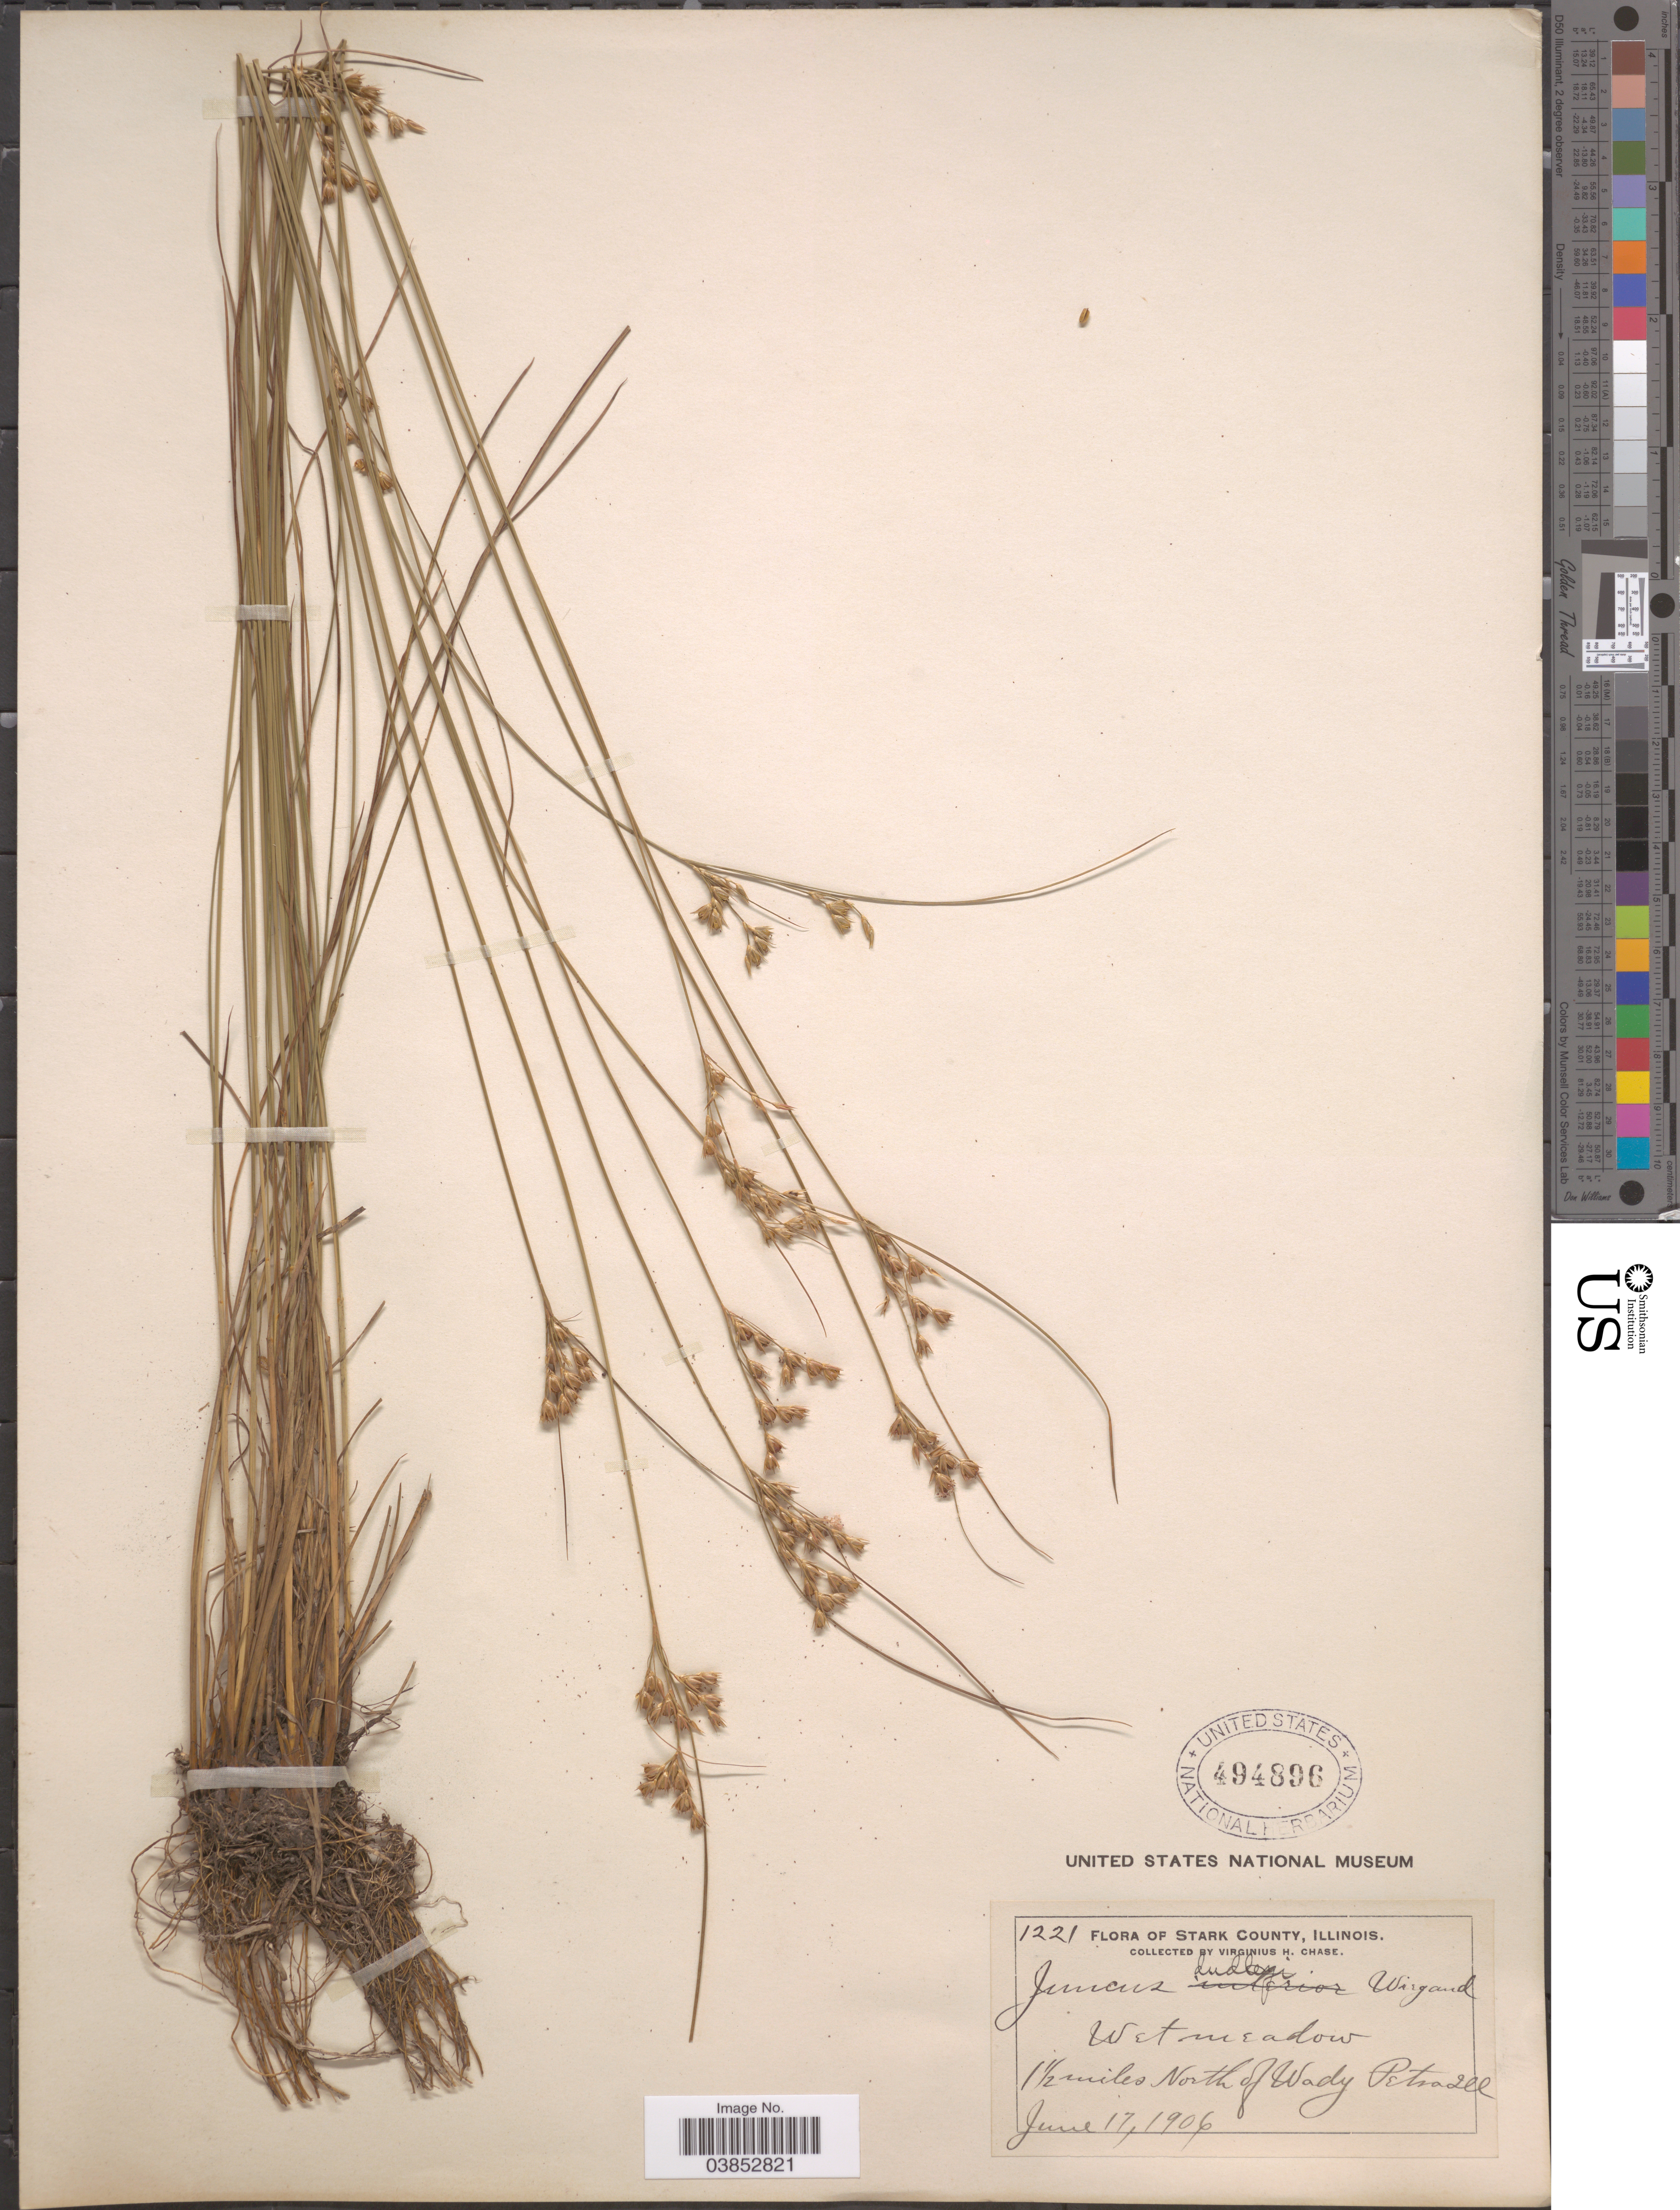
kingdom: Plantae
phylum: Tracheophyta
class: Liliopsida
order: Poales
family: Juncaceae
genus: Juncus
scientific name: Juncus dudleyi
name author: Wiegand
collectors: V. H. Chase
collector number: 1221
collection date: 1906-06-17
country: United States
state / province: Illinois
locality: Stark County. Wet meadow. 1½ miles North of Wady Petra.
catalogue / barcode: US 494896